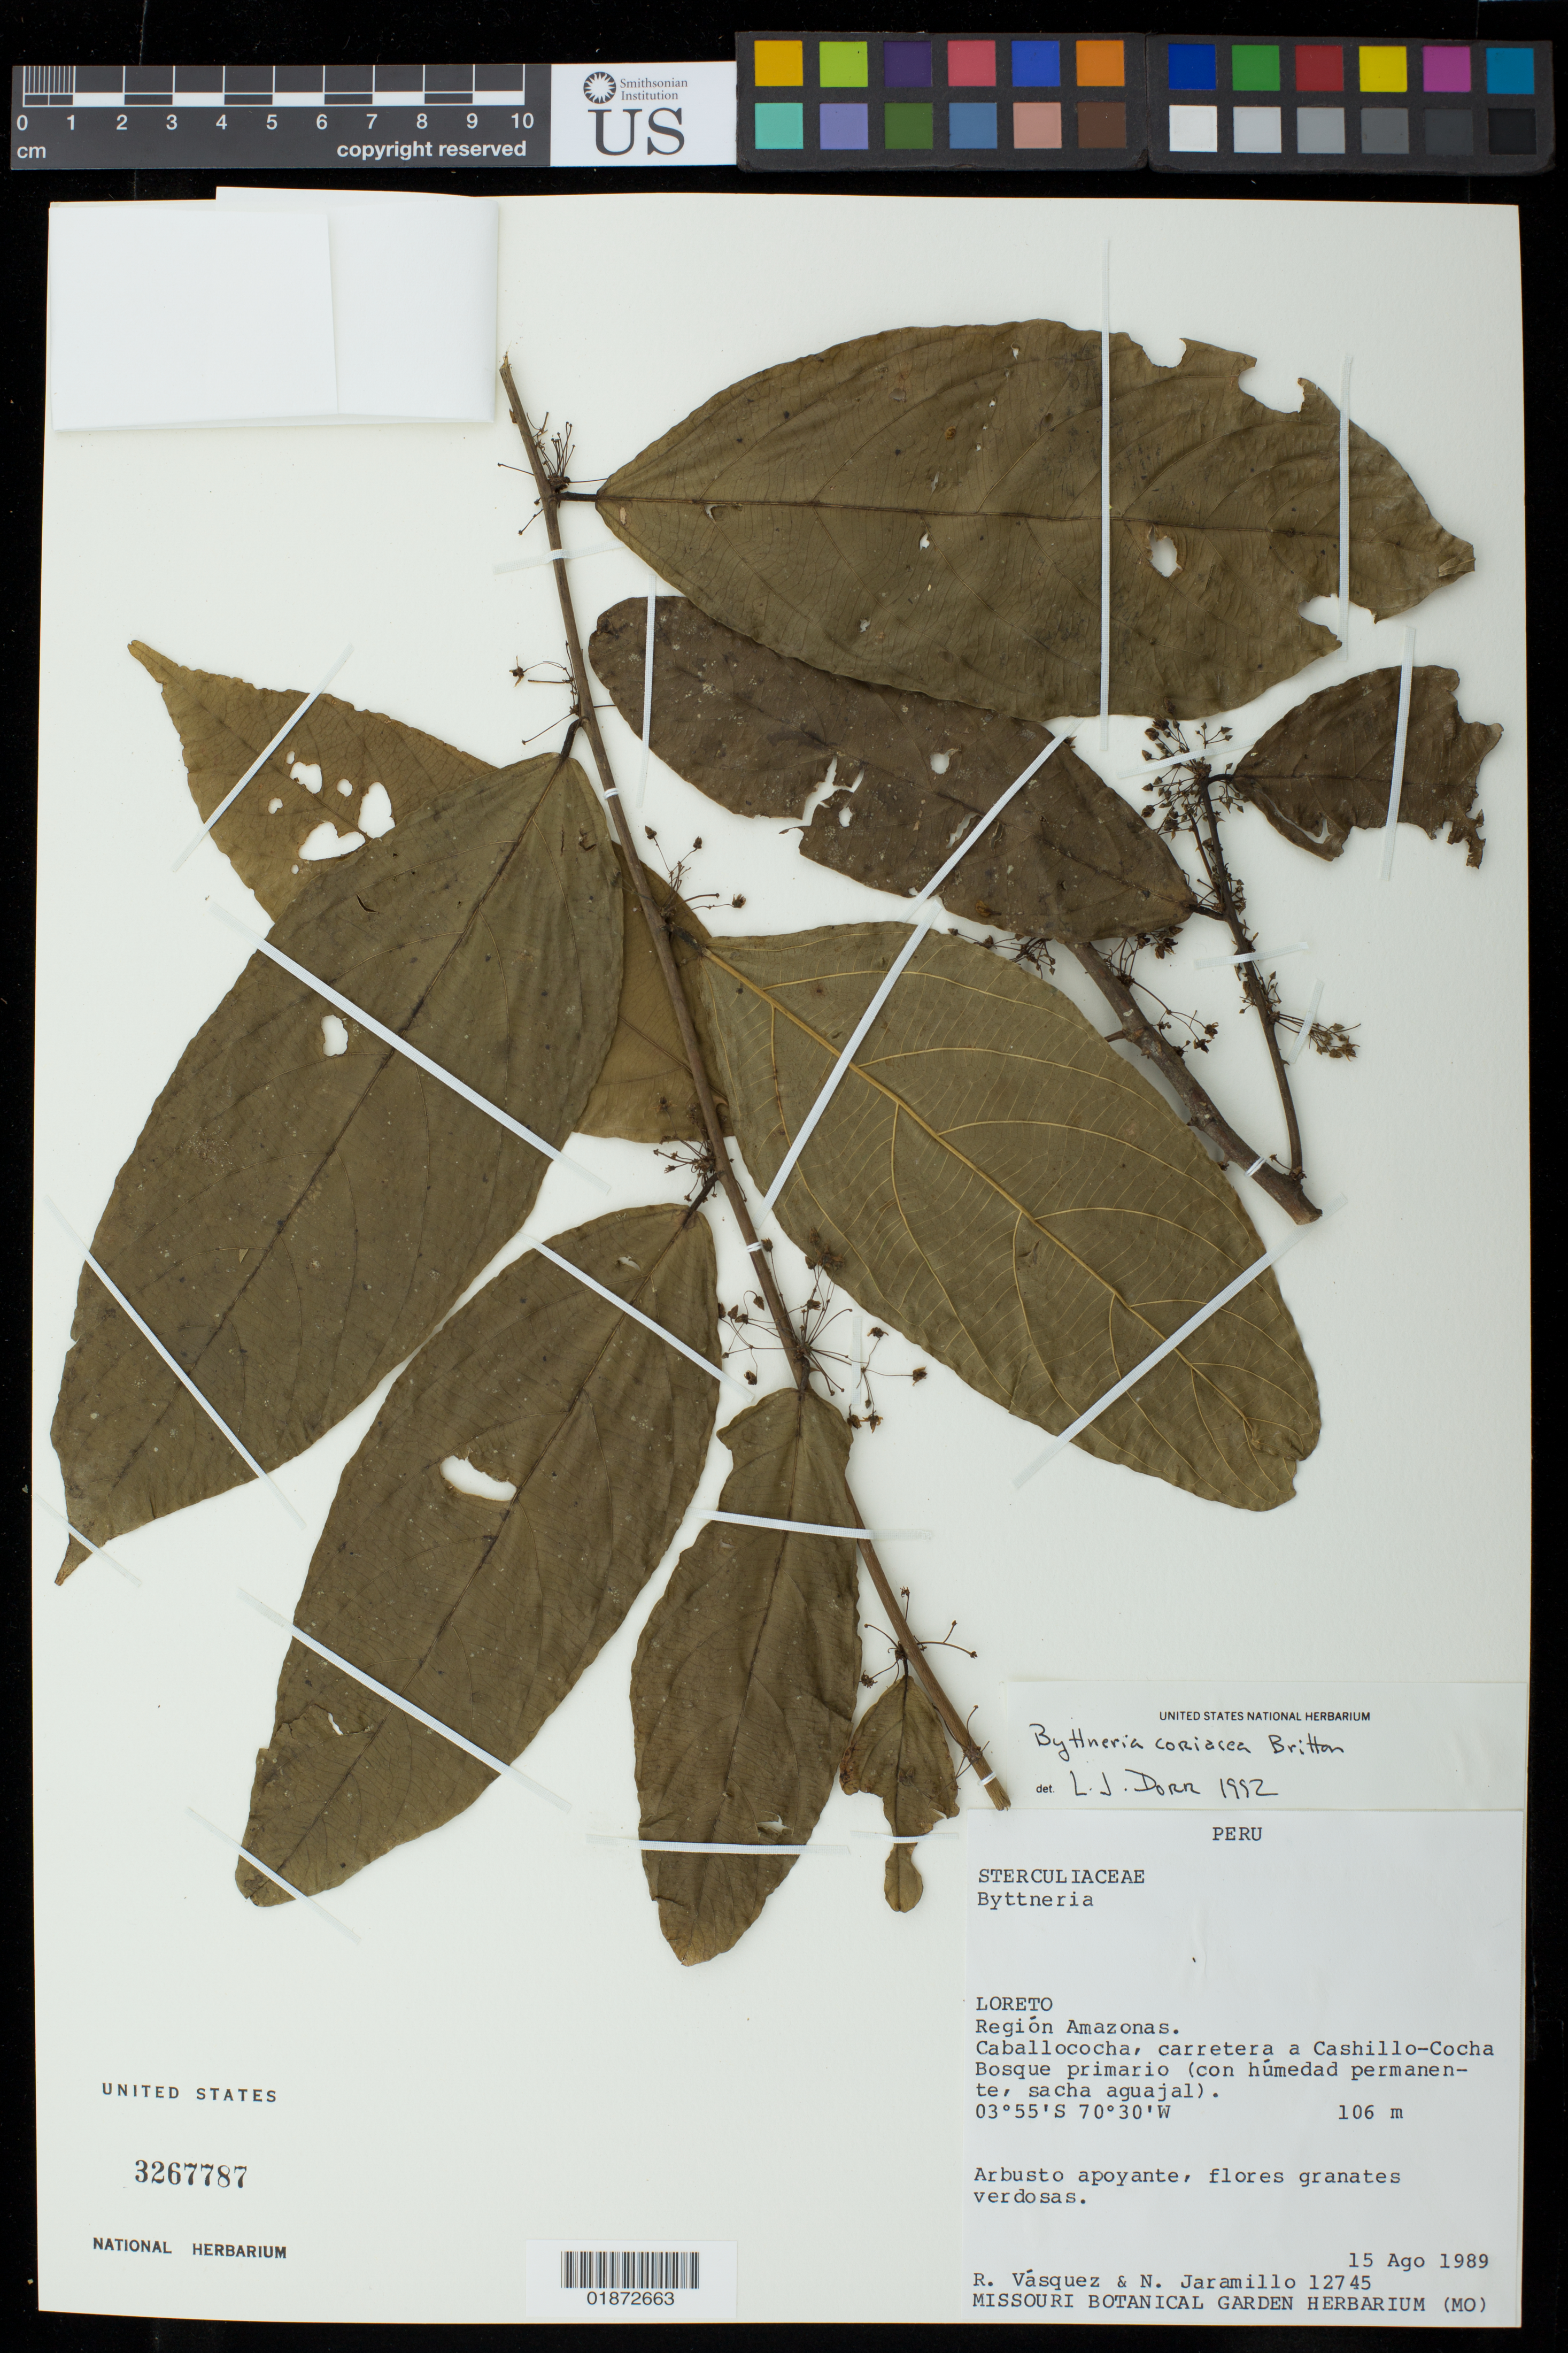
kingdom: Plantae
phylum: Tracheophyta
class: Magnoliopsida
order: Malvales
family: Malvaceae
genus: Byttneria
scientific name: Byttneria coriacea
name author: Britton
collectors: R. Vásquez & N. Jaramillo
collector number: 12745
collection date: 1989-08-15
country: Peru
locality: Loreto. Región Amazonas. Caballococha, carretera a Cashillo-Cocha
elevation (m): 106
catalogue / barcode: US 3267787